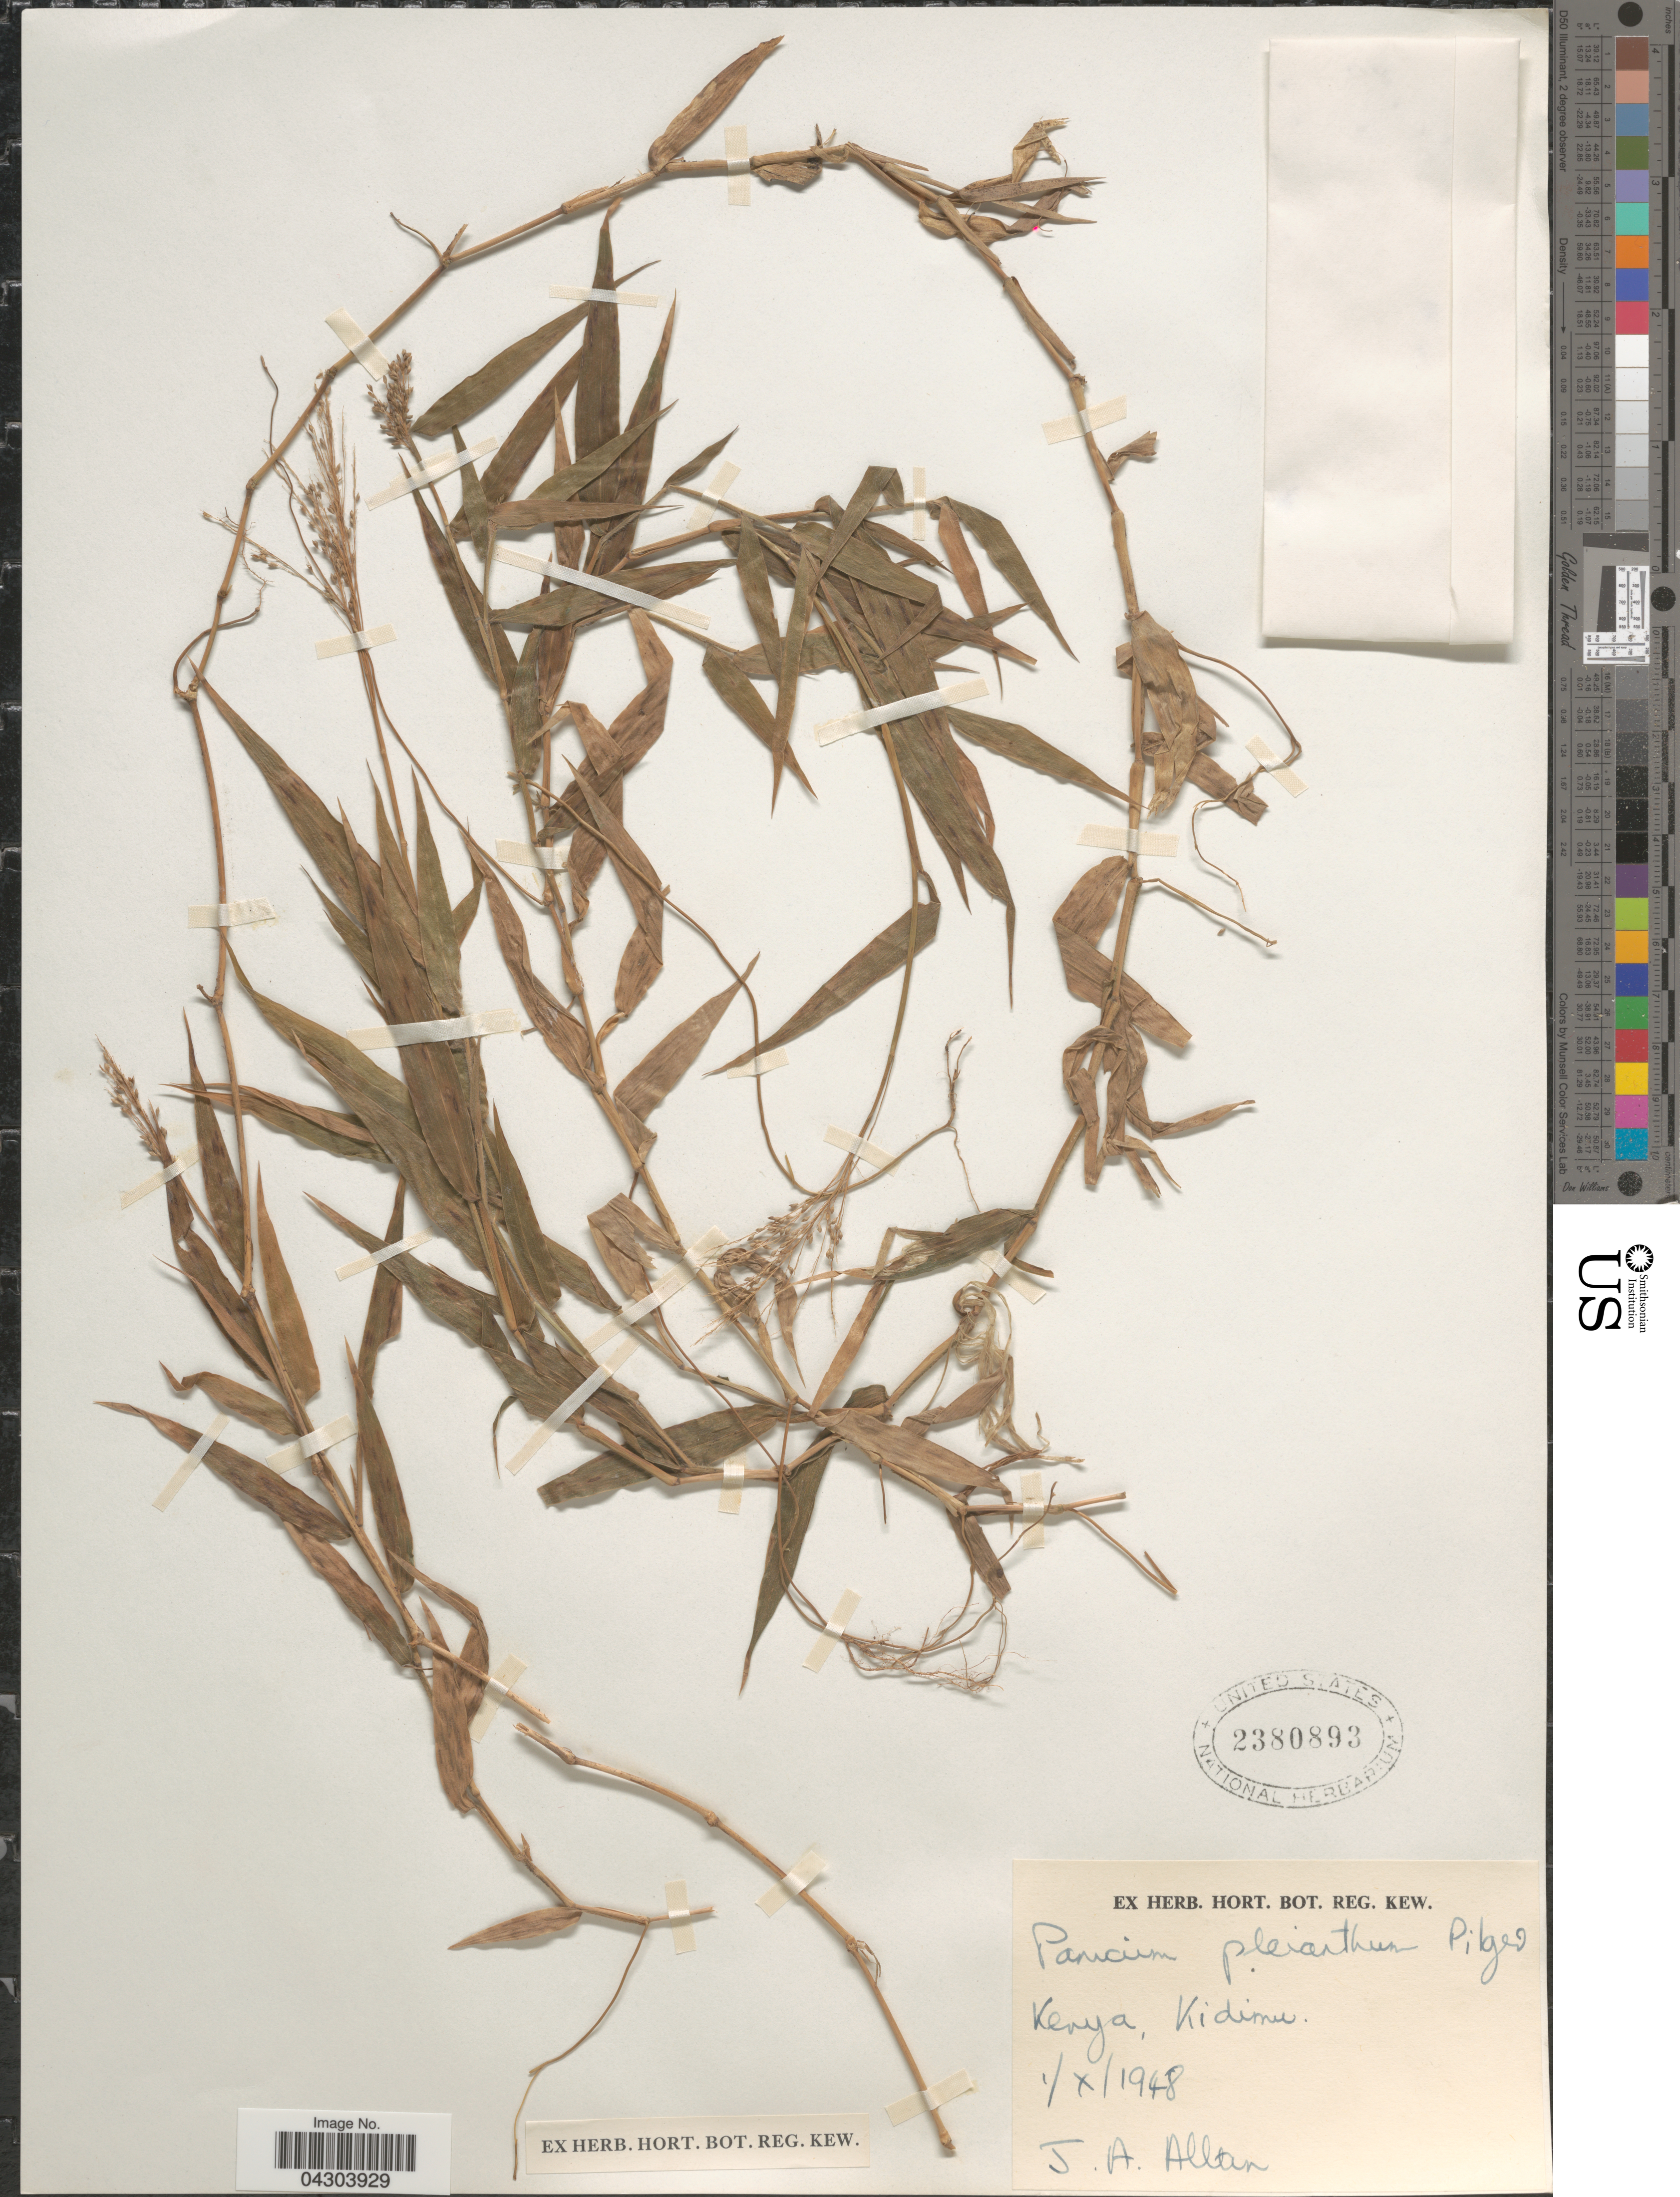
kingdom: Plantae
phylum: Tracheophyta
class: Liliopsida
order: Poales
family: Poaceae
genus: Panicum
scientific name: Panicum pleianthum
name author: Peter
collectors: J. Allan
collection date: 1948-10-01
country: Kenya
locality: Kidimu.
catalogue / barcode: US 2380893